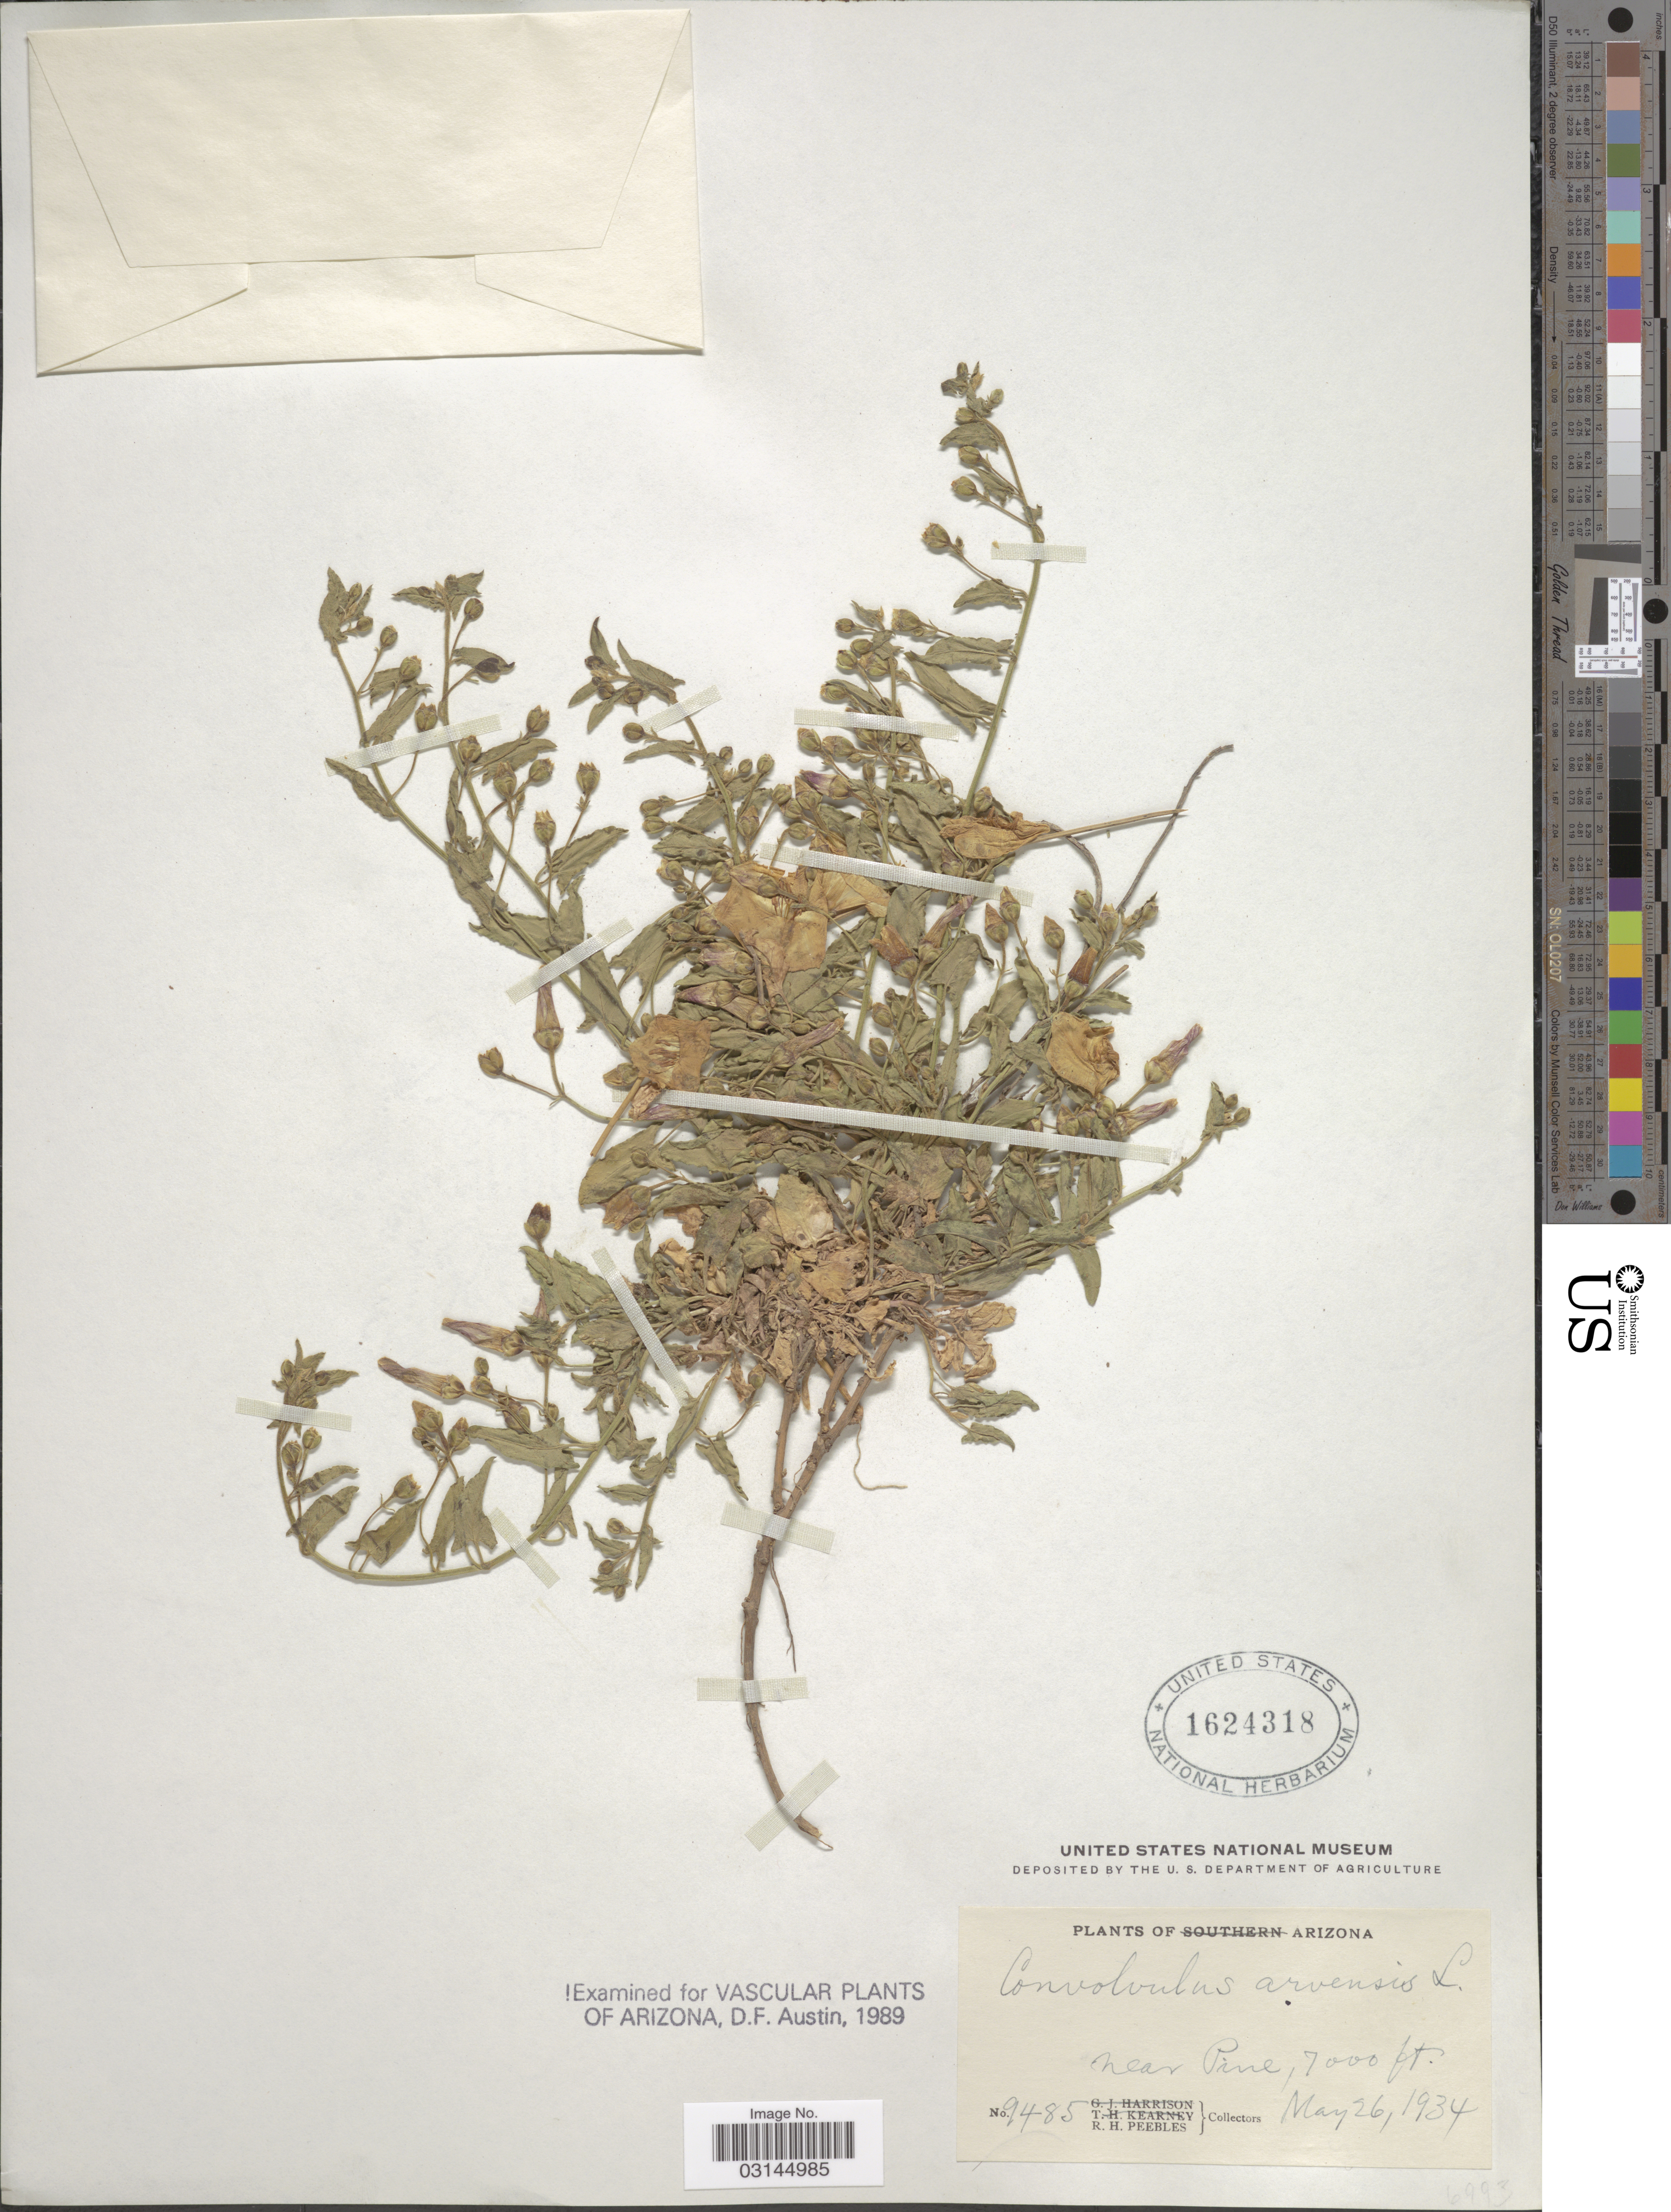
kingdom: Plantae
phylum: Tracheophyta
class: Magnoliopsida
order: Solanales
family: Convolvulaceae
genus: Convolvulus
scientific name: Convolvulus arvensis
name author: L.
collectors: R. H. Peebles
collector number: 9485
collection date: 1934-05-26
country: United States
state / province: Arizona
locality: Near Pine.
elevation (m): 2134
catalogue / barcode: US 1624318